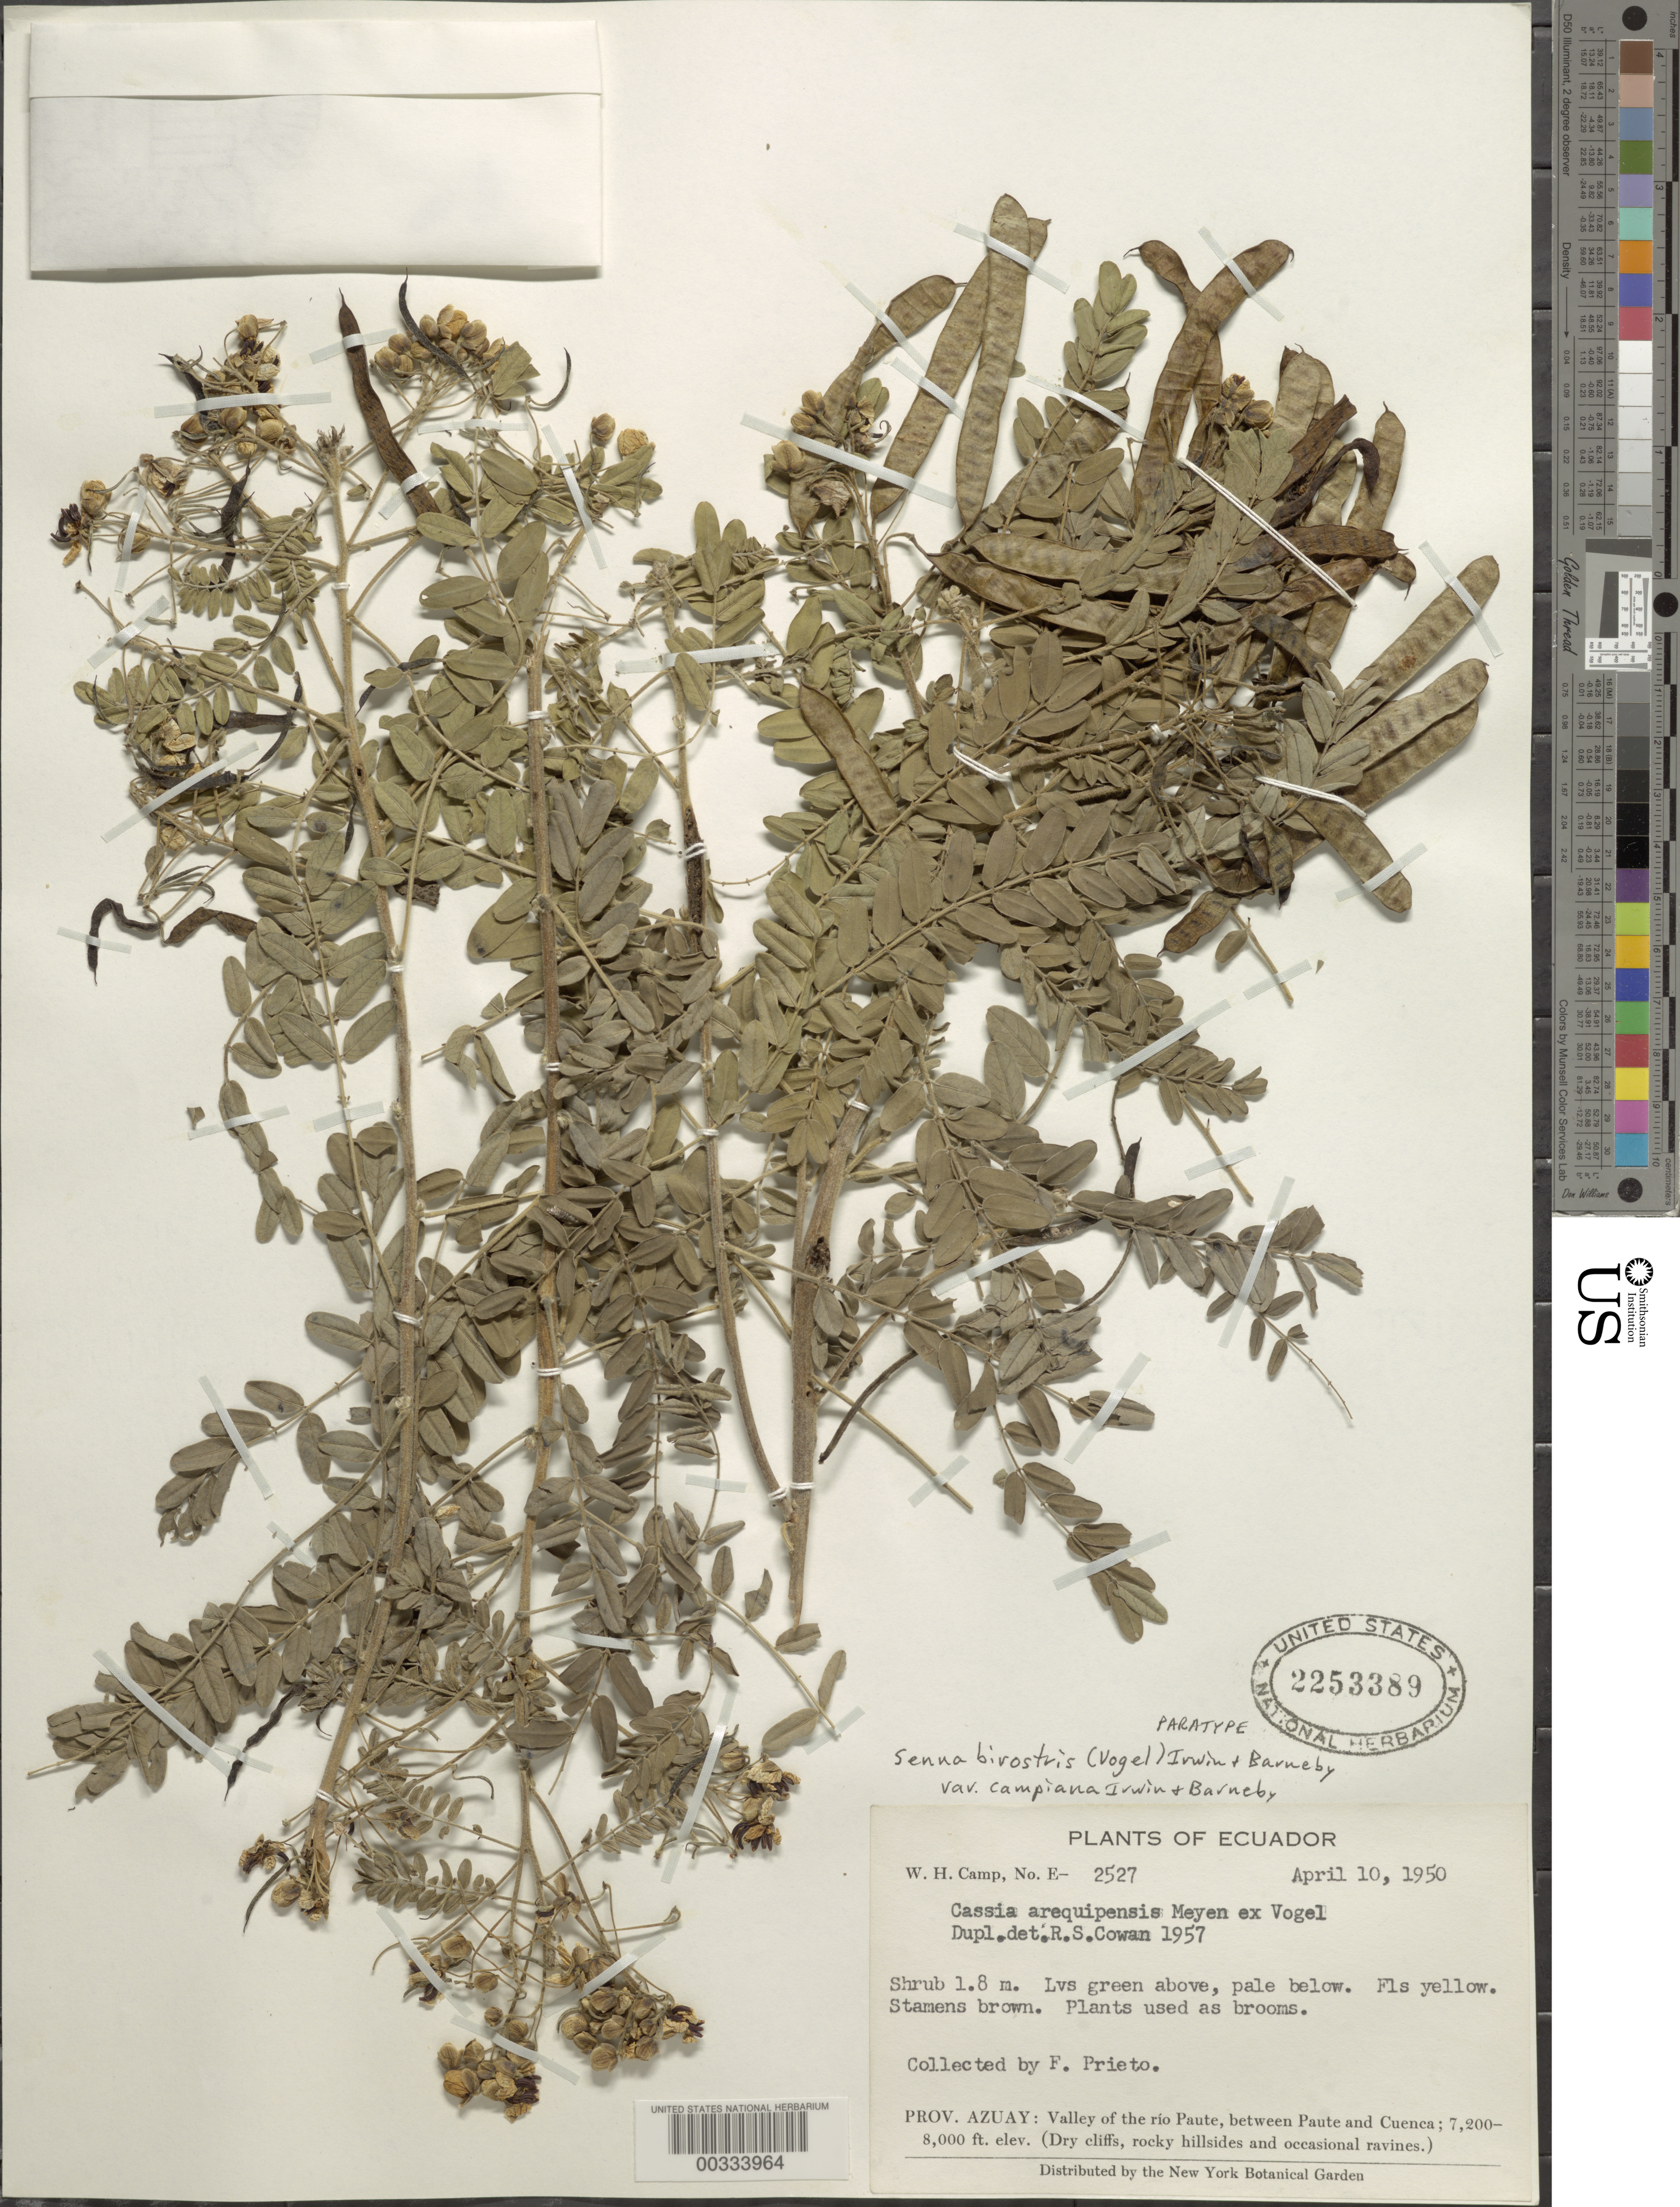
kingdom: Plantae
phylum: Tracheophyta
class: Magnoliopsida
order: Fabales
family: Fabaceae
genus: Senna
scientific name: Senna birostris var. campiana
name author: H.S. Irwin & Barneby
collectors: F. Prieto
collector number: W.h. Camp E-2527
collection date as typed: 10 Apr 1950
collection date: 1950-04-10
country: Ecuador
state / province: Azuay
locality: Valley of the Rio Paute, between Paute and Cuenca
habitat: Dry cliffs, rocky hillsides and occasional ravines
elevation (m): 2195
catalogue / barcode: US 2253389